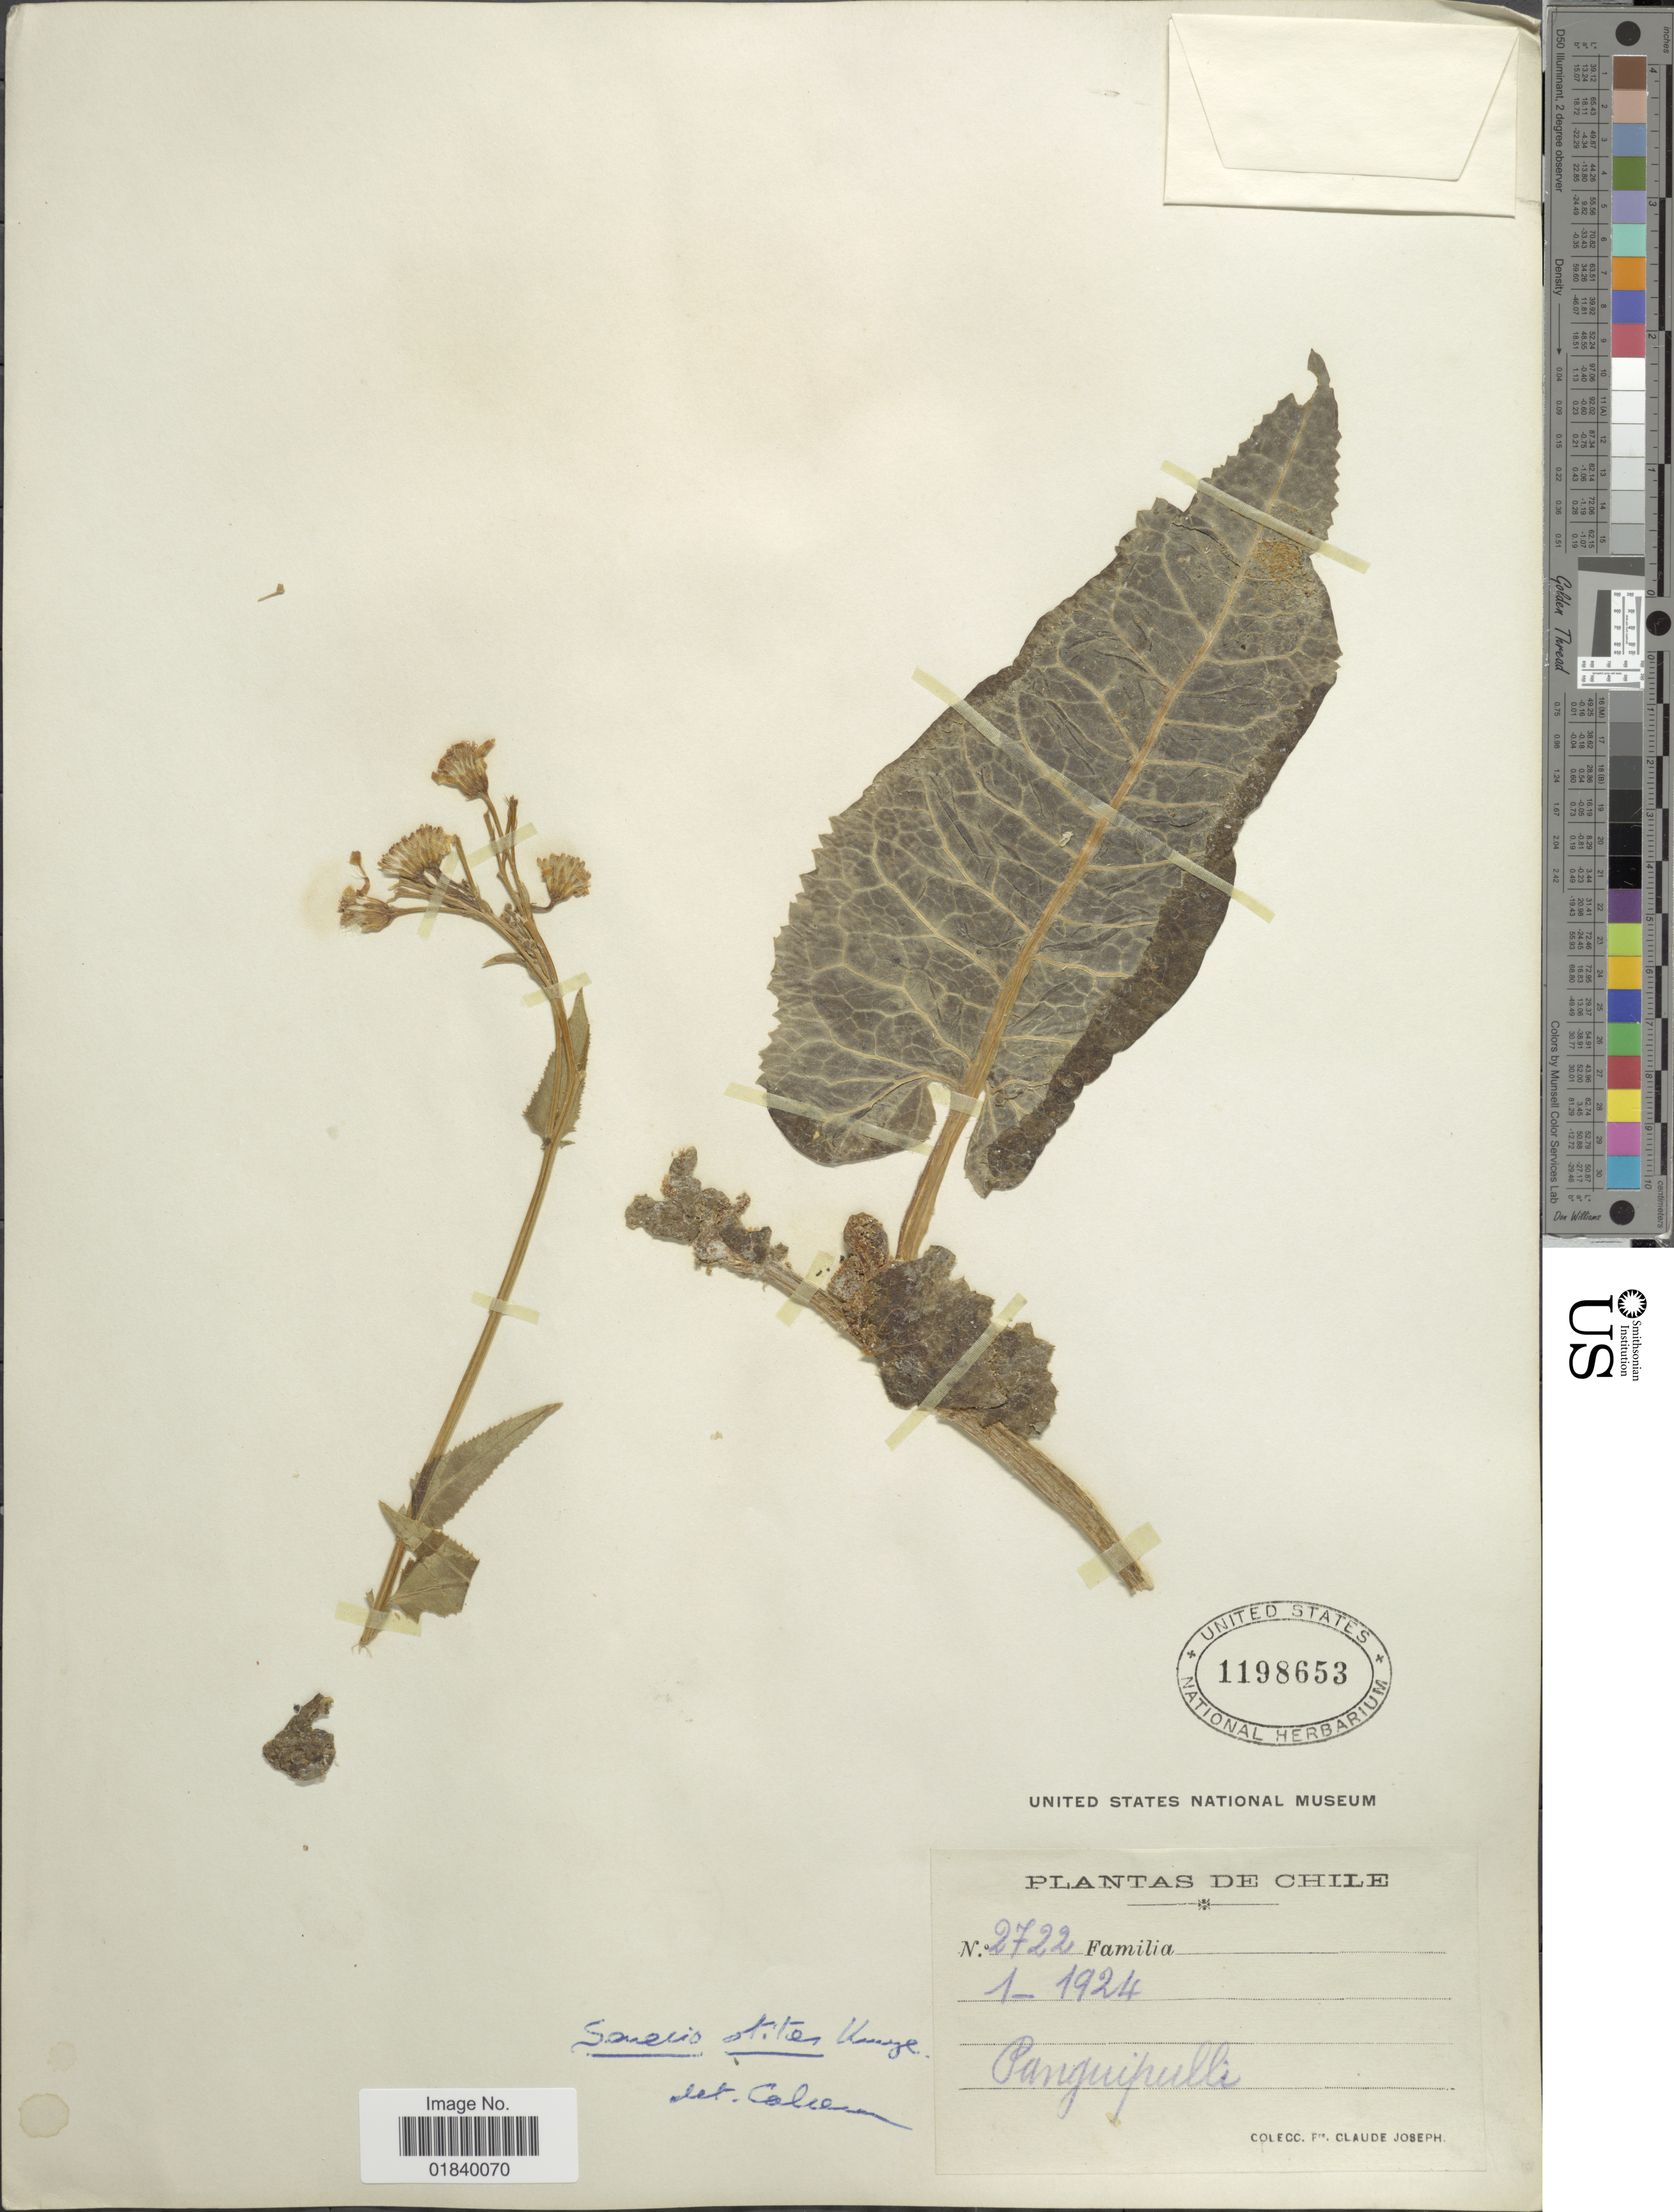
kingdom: Plantae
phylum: Tracheophyta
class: Magnoliopsida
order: Asterales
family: Asteraceae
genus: Senecio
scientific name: Senecio otites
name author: Kunze & DC.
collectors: Bro. Claude-Joseph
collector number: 2722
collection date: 1924-01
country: Chile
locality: Panguipulli.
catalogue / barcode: US 1198653